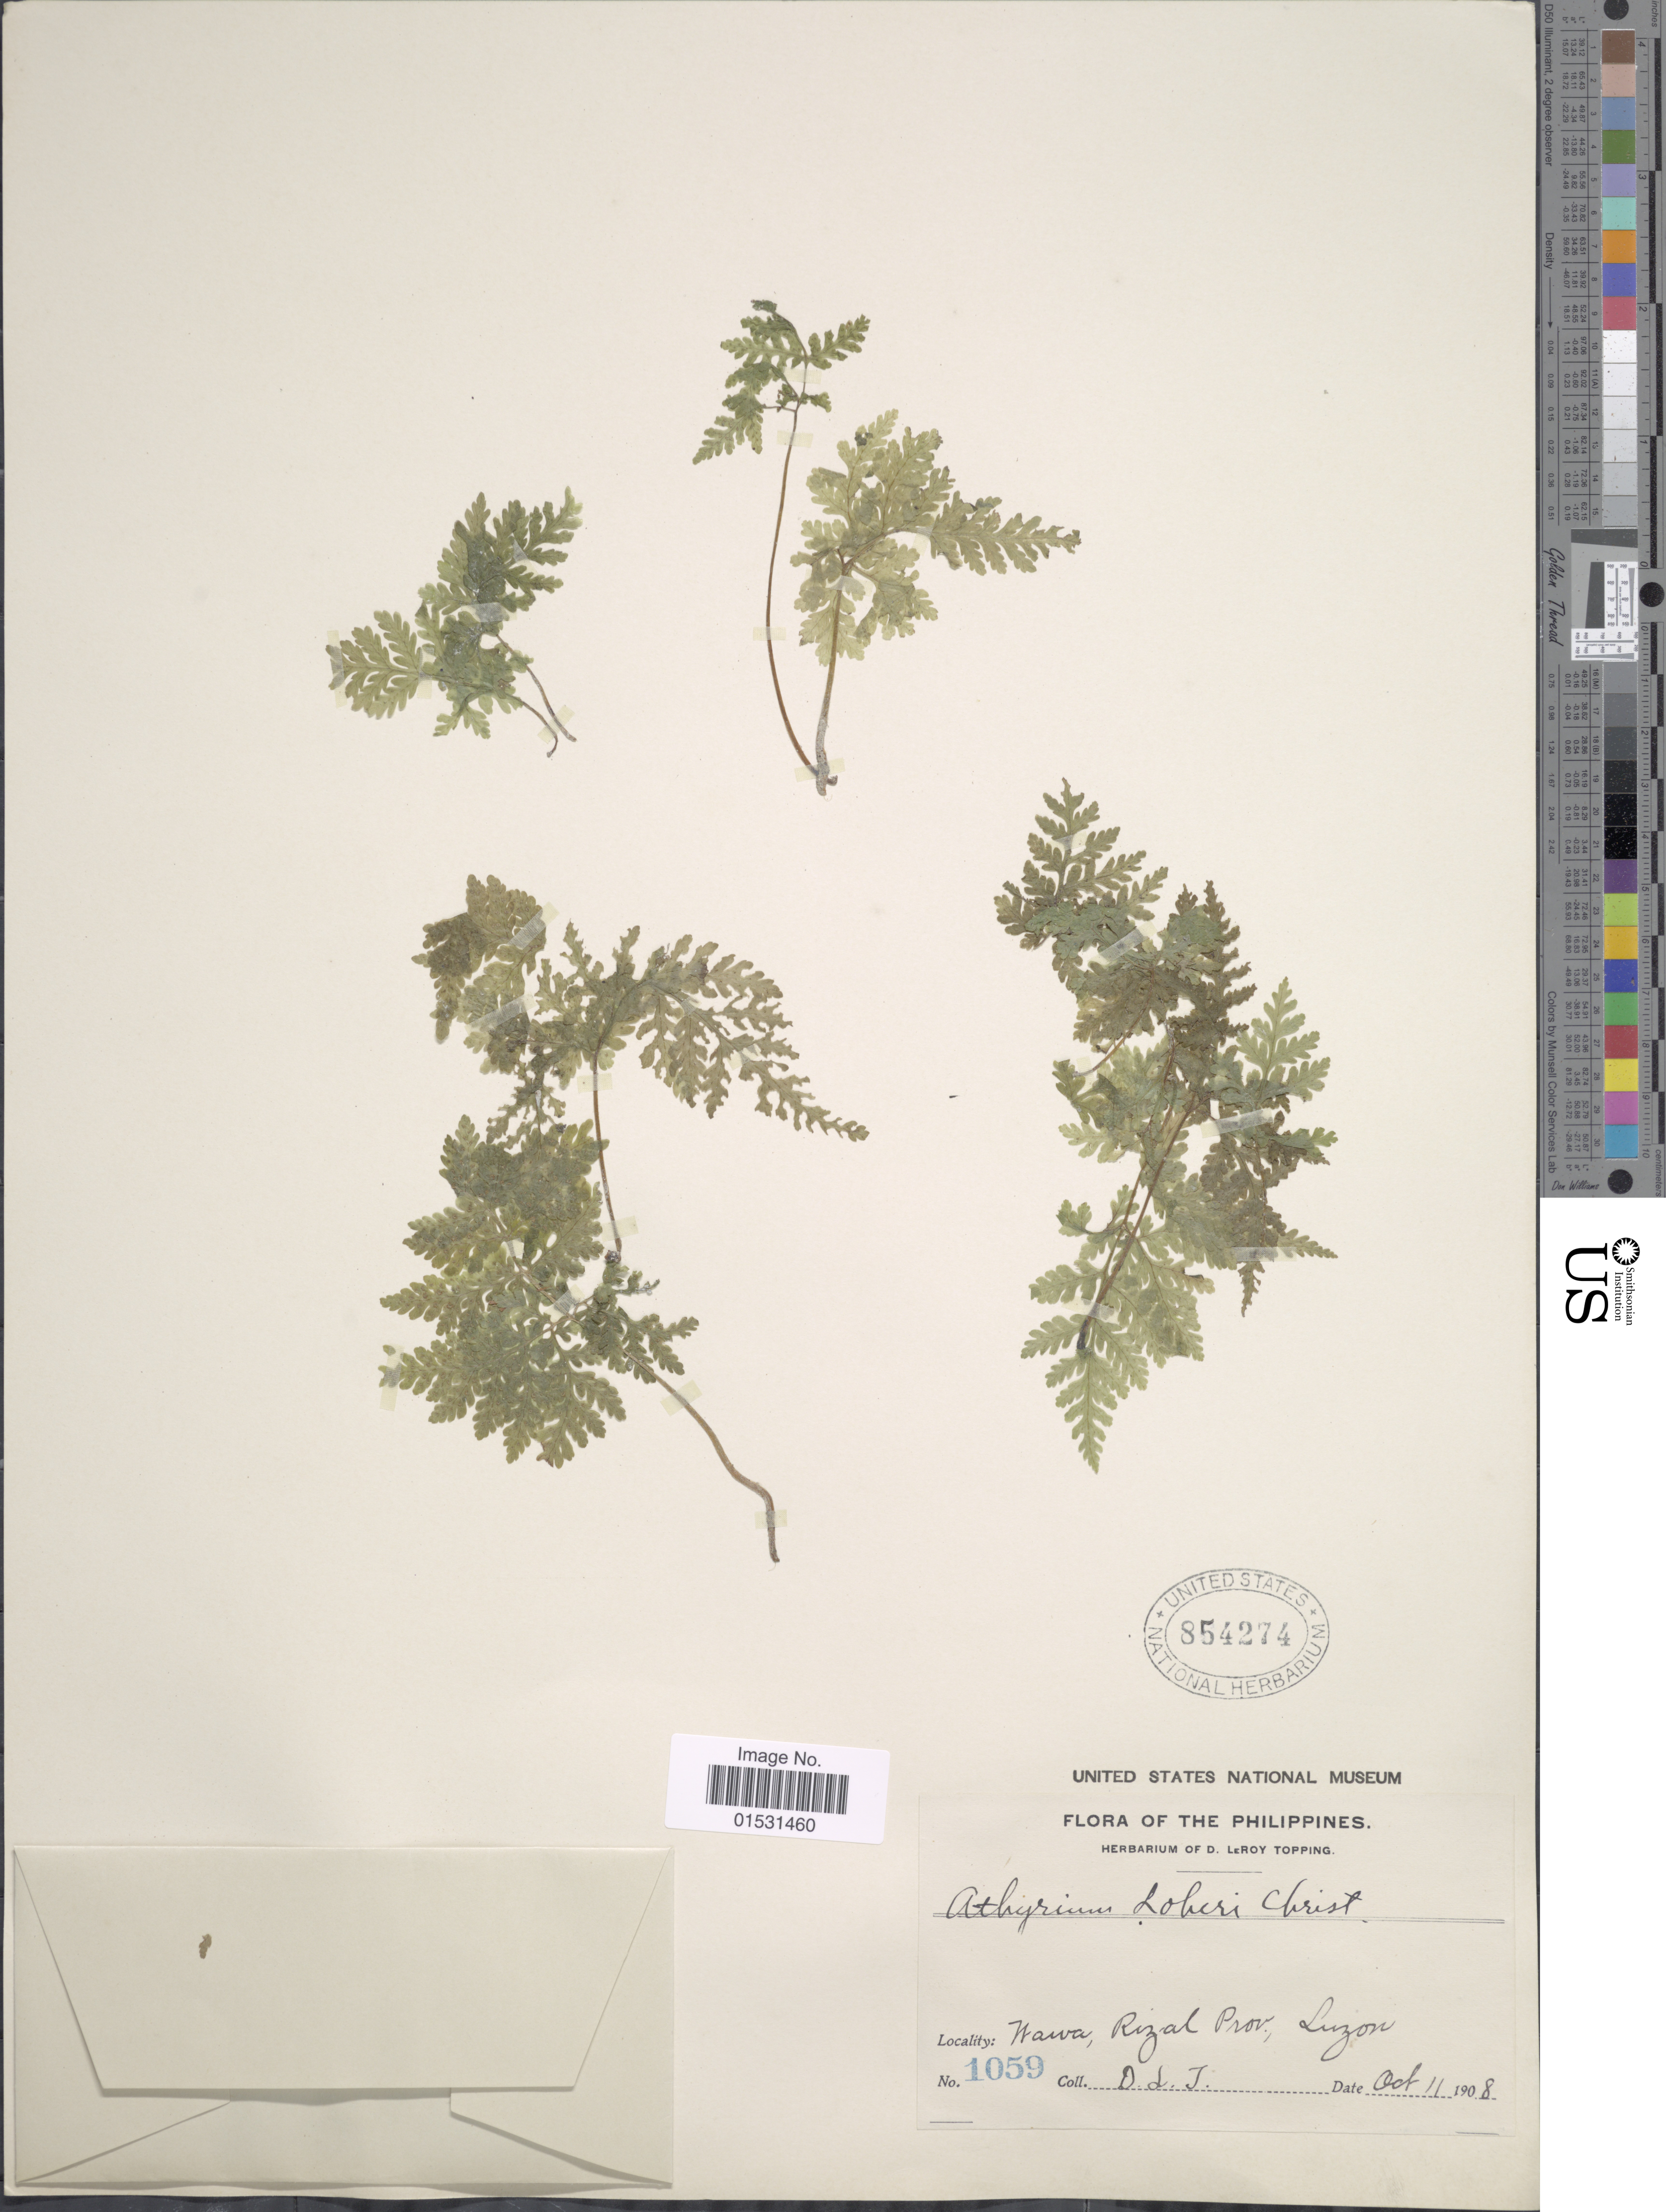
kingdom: Plantae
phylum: Tracheophyta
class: Polypodiopsida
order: Polypodiales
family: Athyriaceae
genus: Athyrium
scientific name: Athyrium lohleri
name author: Christ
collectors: D. L. Topping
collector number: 1059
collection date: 1908-10-11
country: Philippines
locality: Wawa, Rizal Prov., Luzon.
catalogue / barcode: US 854274